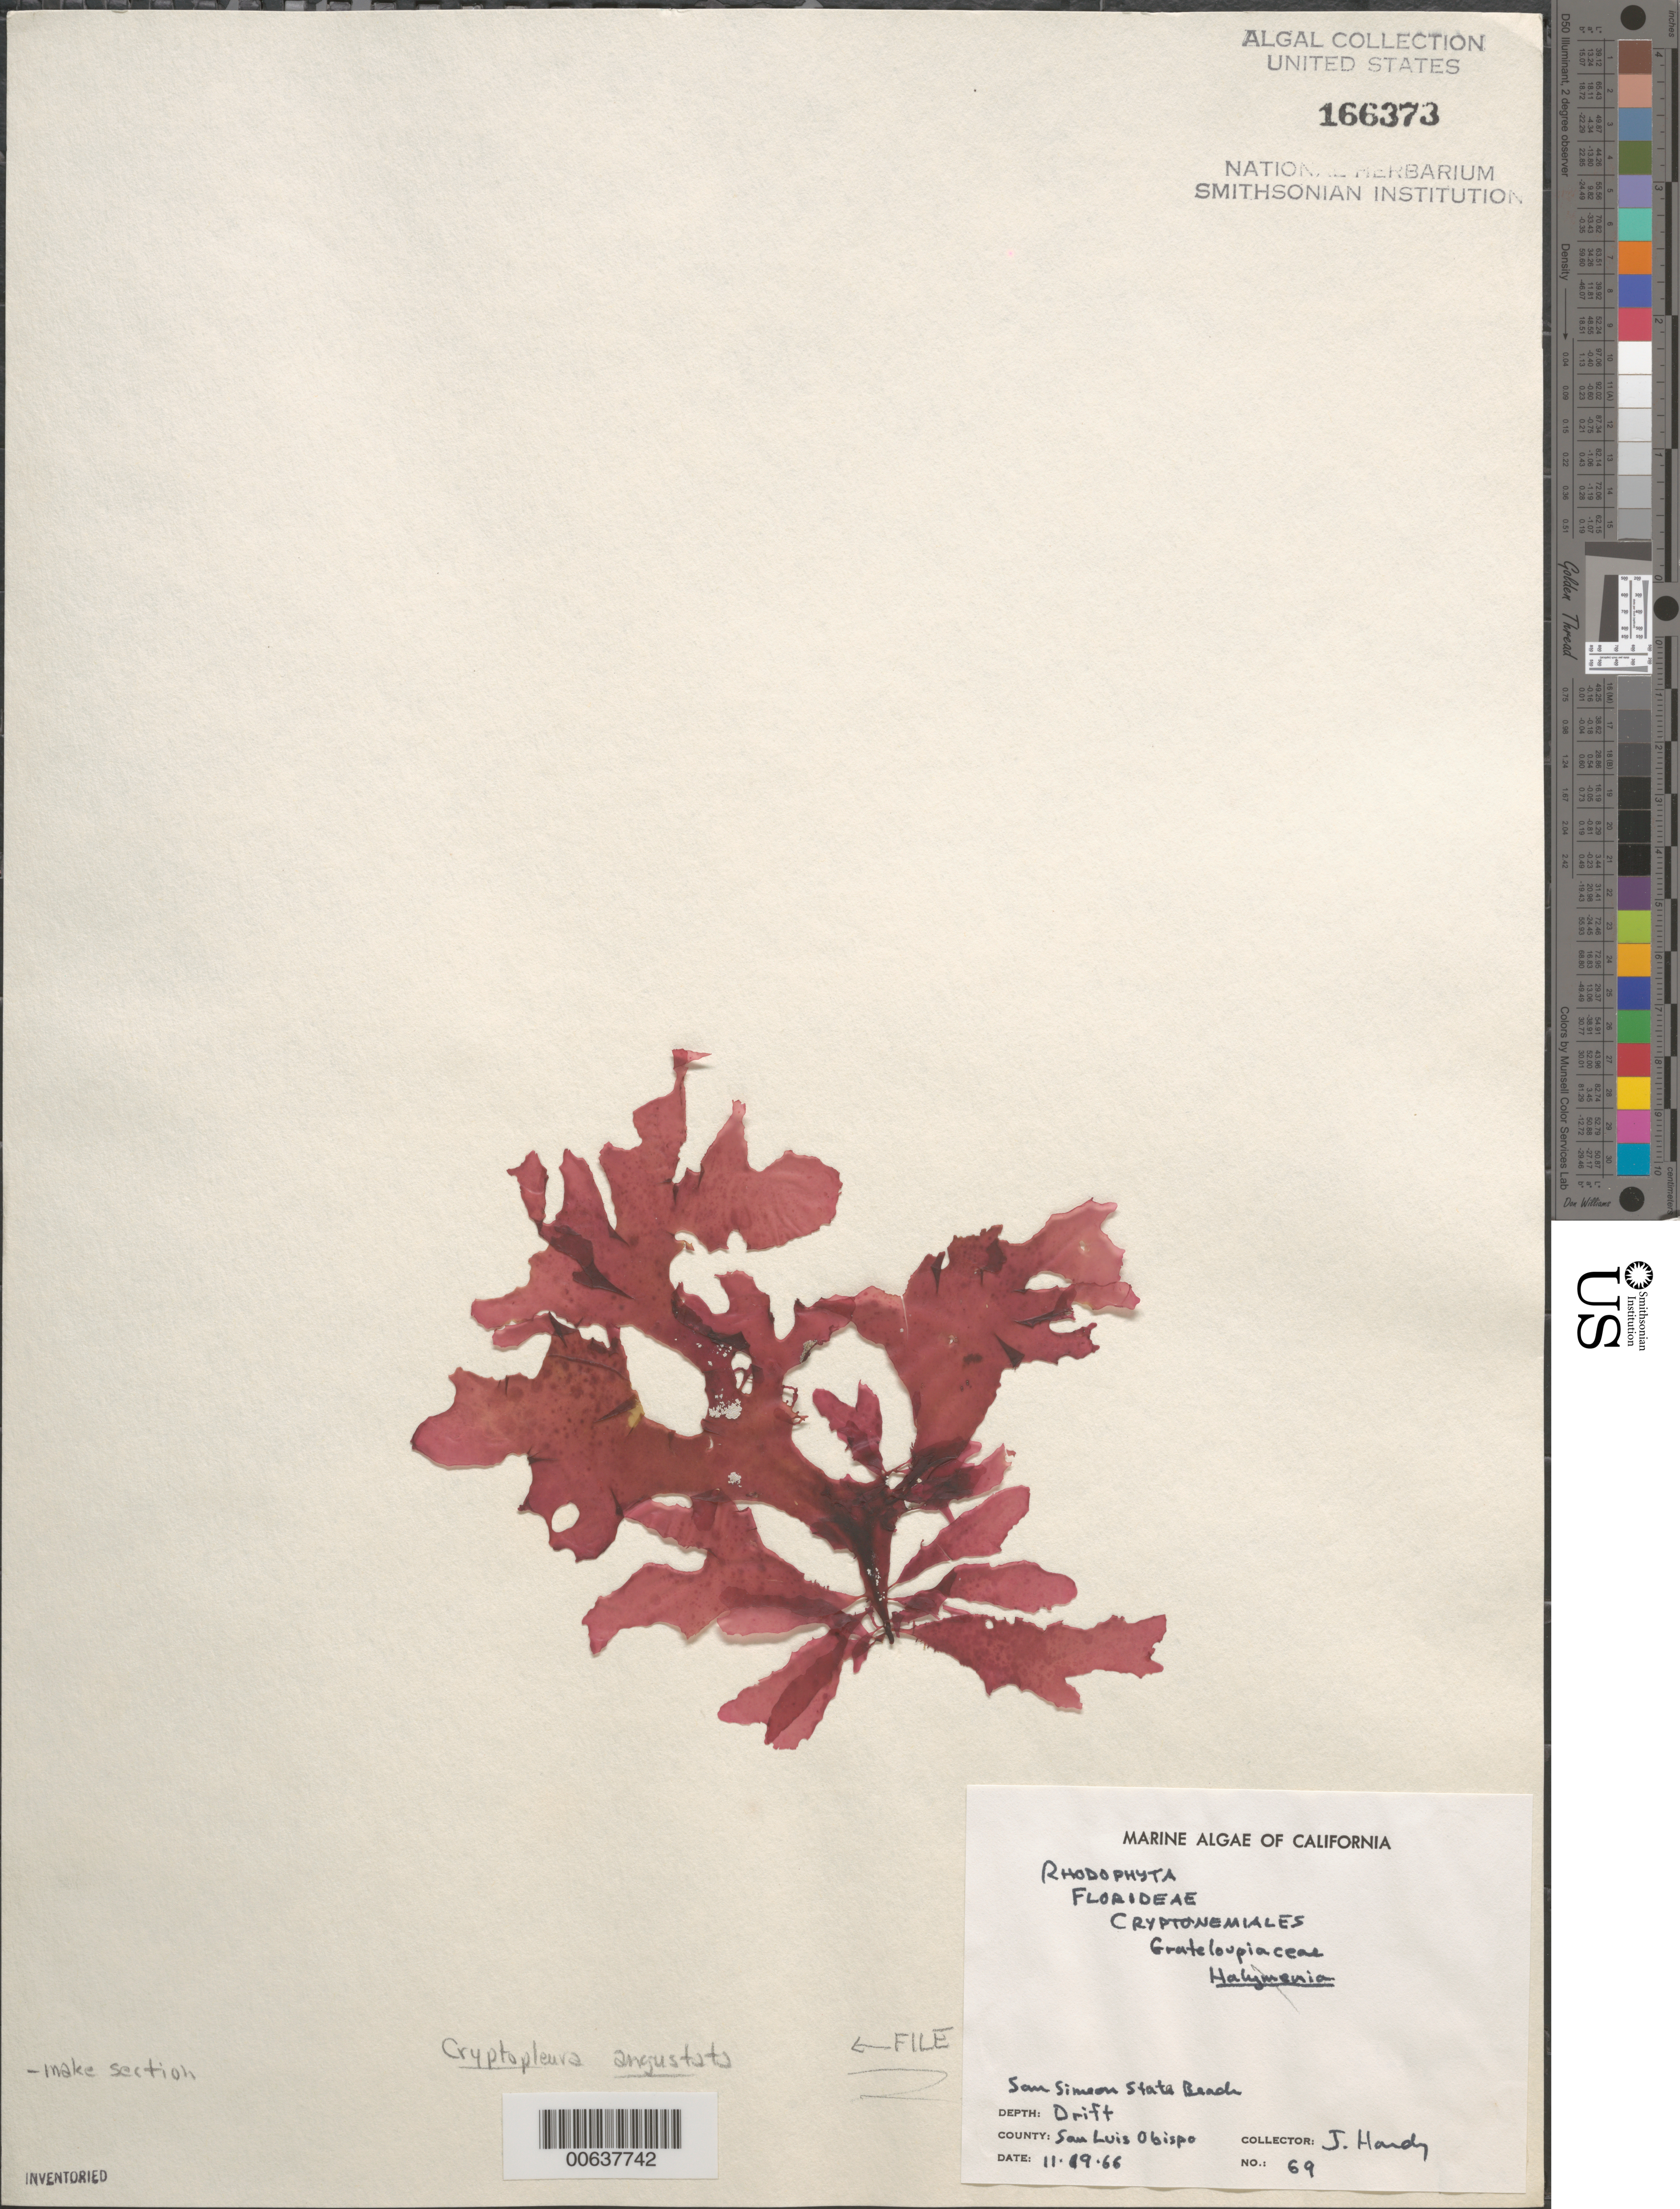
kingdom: Plantae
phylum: Rhodophyta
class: Florideophyceae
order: Ceramiales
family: Delesseriaceae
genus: Cryptopleura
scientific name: Cryptopleura angustata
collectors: J. Hardy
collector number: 69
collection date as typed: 19 Nov 1966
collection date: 1966-11-19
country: United States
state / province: California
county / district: San Luis Obispo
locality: San Simeon State Beach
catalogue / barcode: US 166373